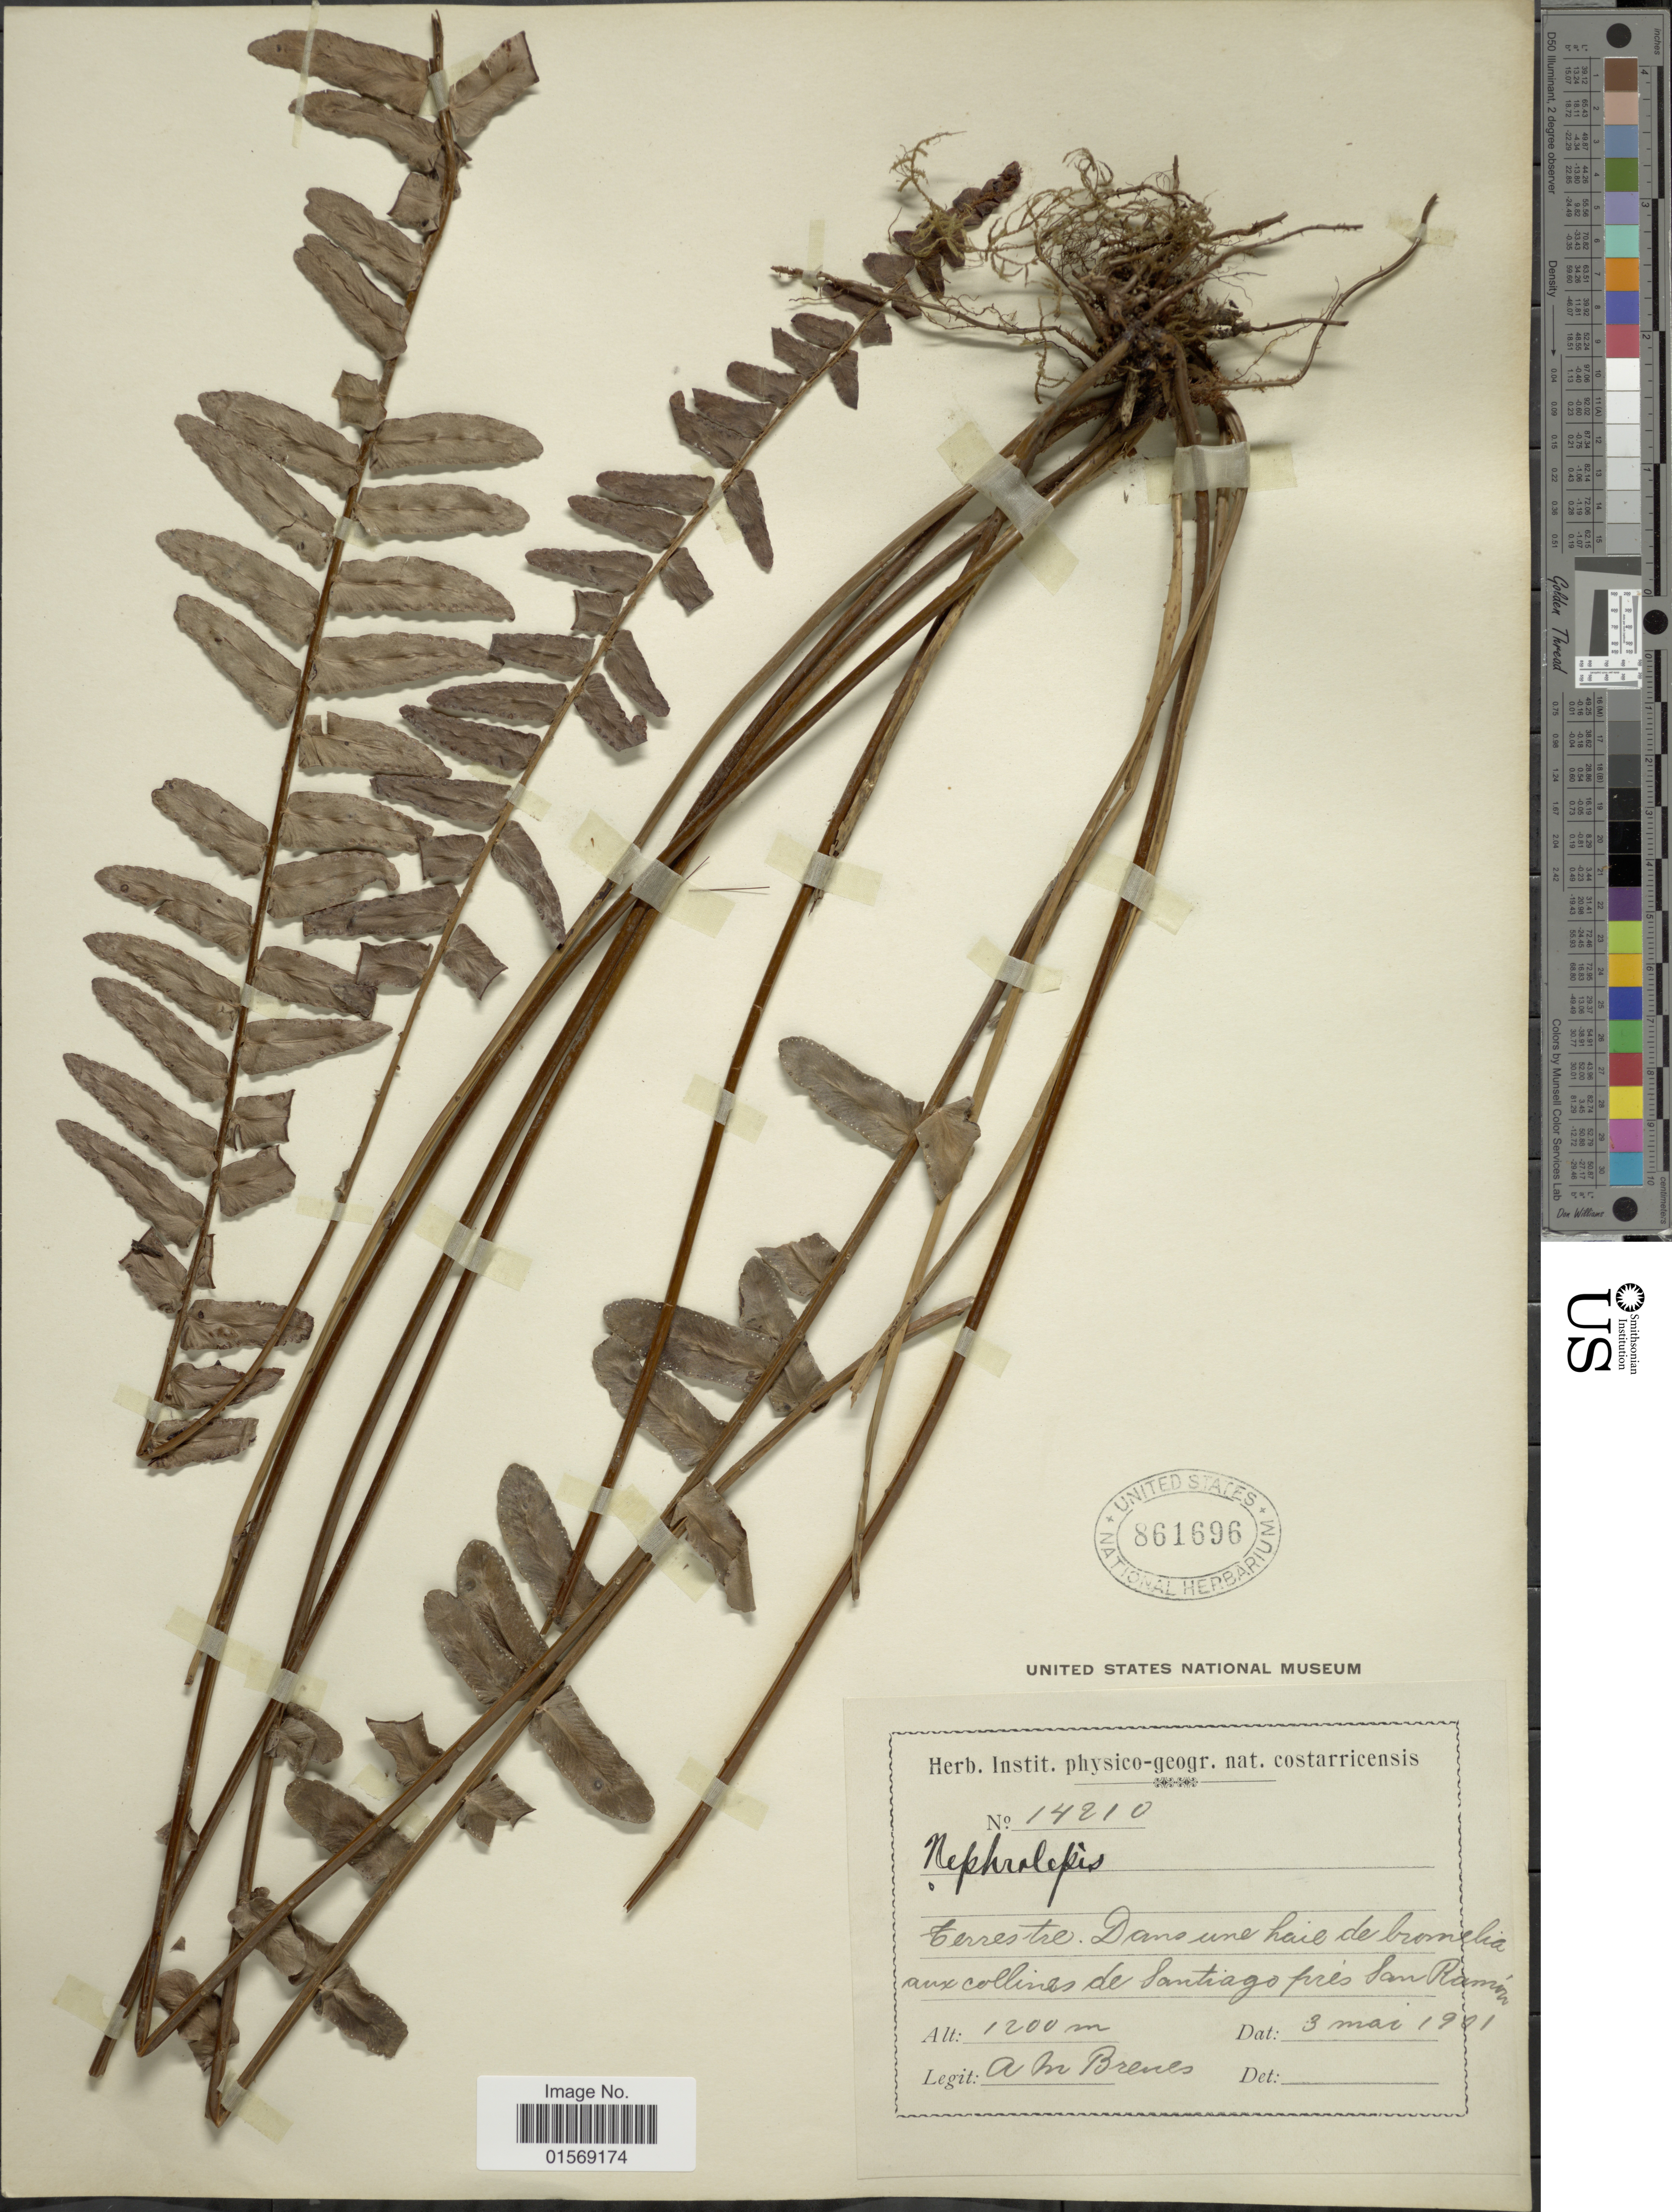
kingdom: Plantae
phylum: Tracheophyta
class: Polypodiopsida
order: Polypodiales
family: Nephrolepidaceae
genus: Nephrolepis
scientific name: Nephrolepis pendula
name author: (Raddi) J. Sm.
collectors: A. Brenes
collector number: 14210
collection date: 1901-05-03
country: Costa Rica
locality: Dans une haie de bromelia aux collines de Santiago près San Ramón.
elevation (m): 1200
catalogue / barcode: US 861696